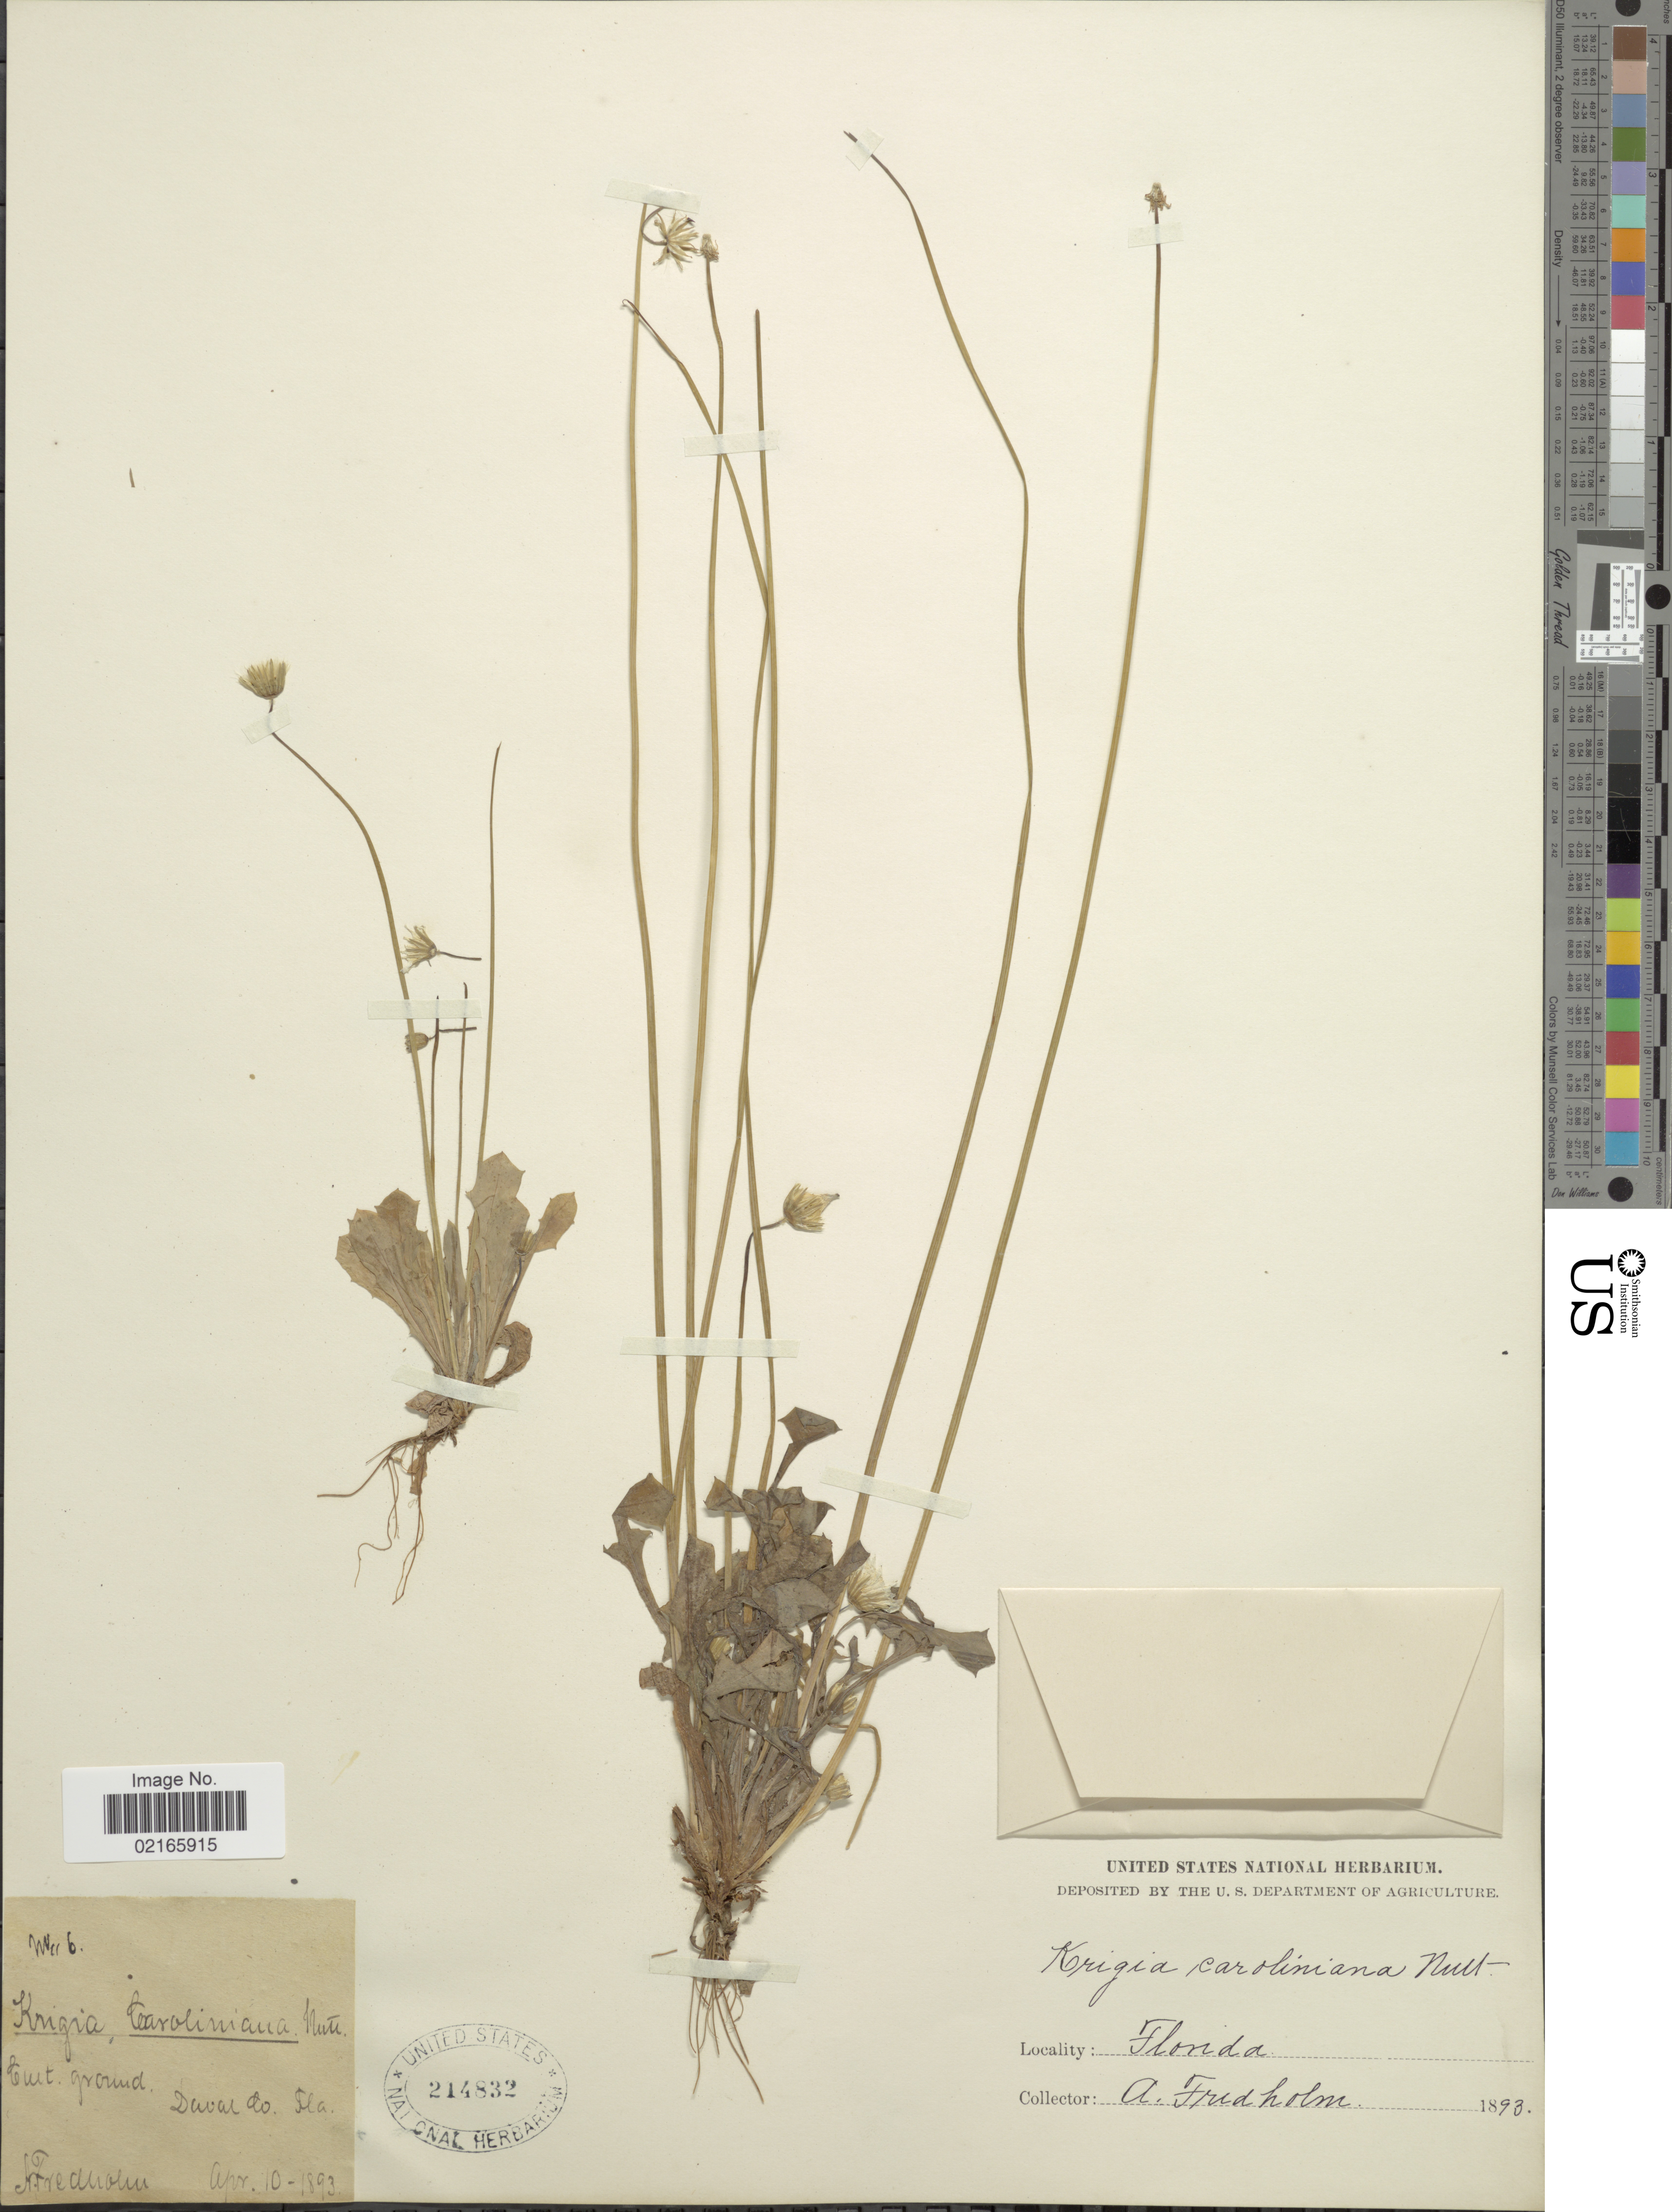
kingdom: Plantae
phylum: Tracheophyta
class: Magnoliopsida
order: Asterales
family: Asteraceae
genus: Krigia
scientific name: Krigia virginica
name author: (L.) Willd.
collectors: A. Fredholm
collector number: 116*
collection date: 1893-04-10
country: United States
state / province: Florida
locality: Cult. ground, Duval Co.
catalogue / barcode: US 214832